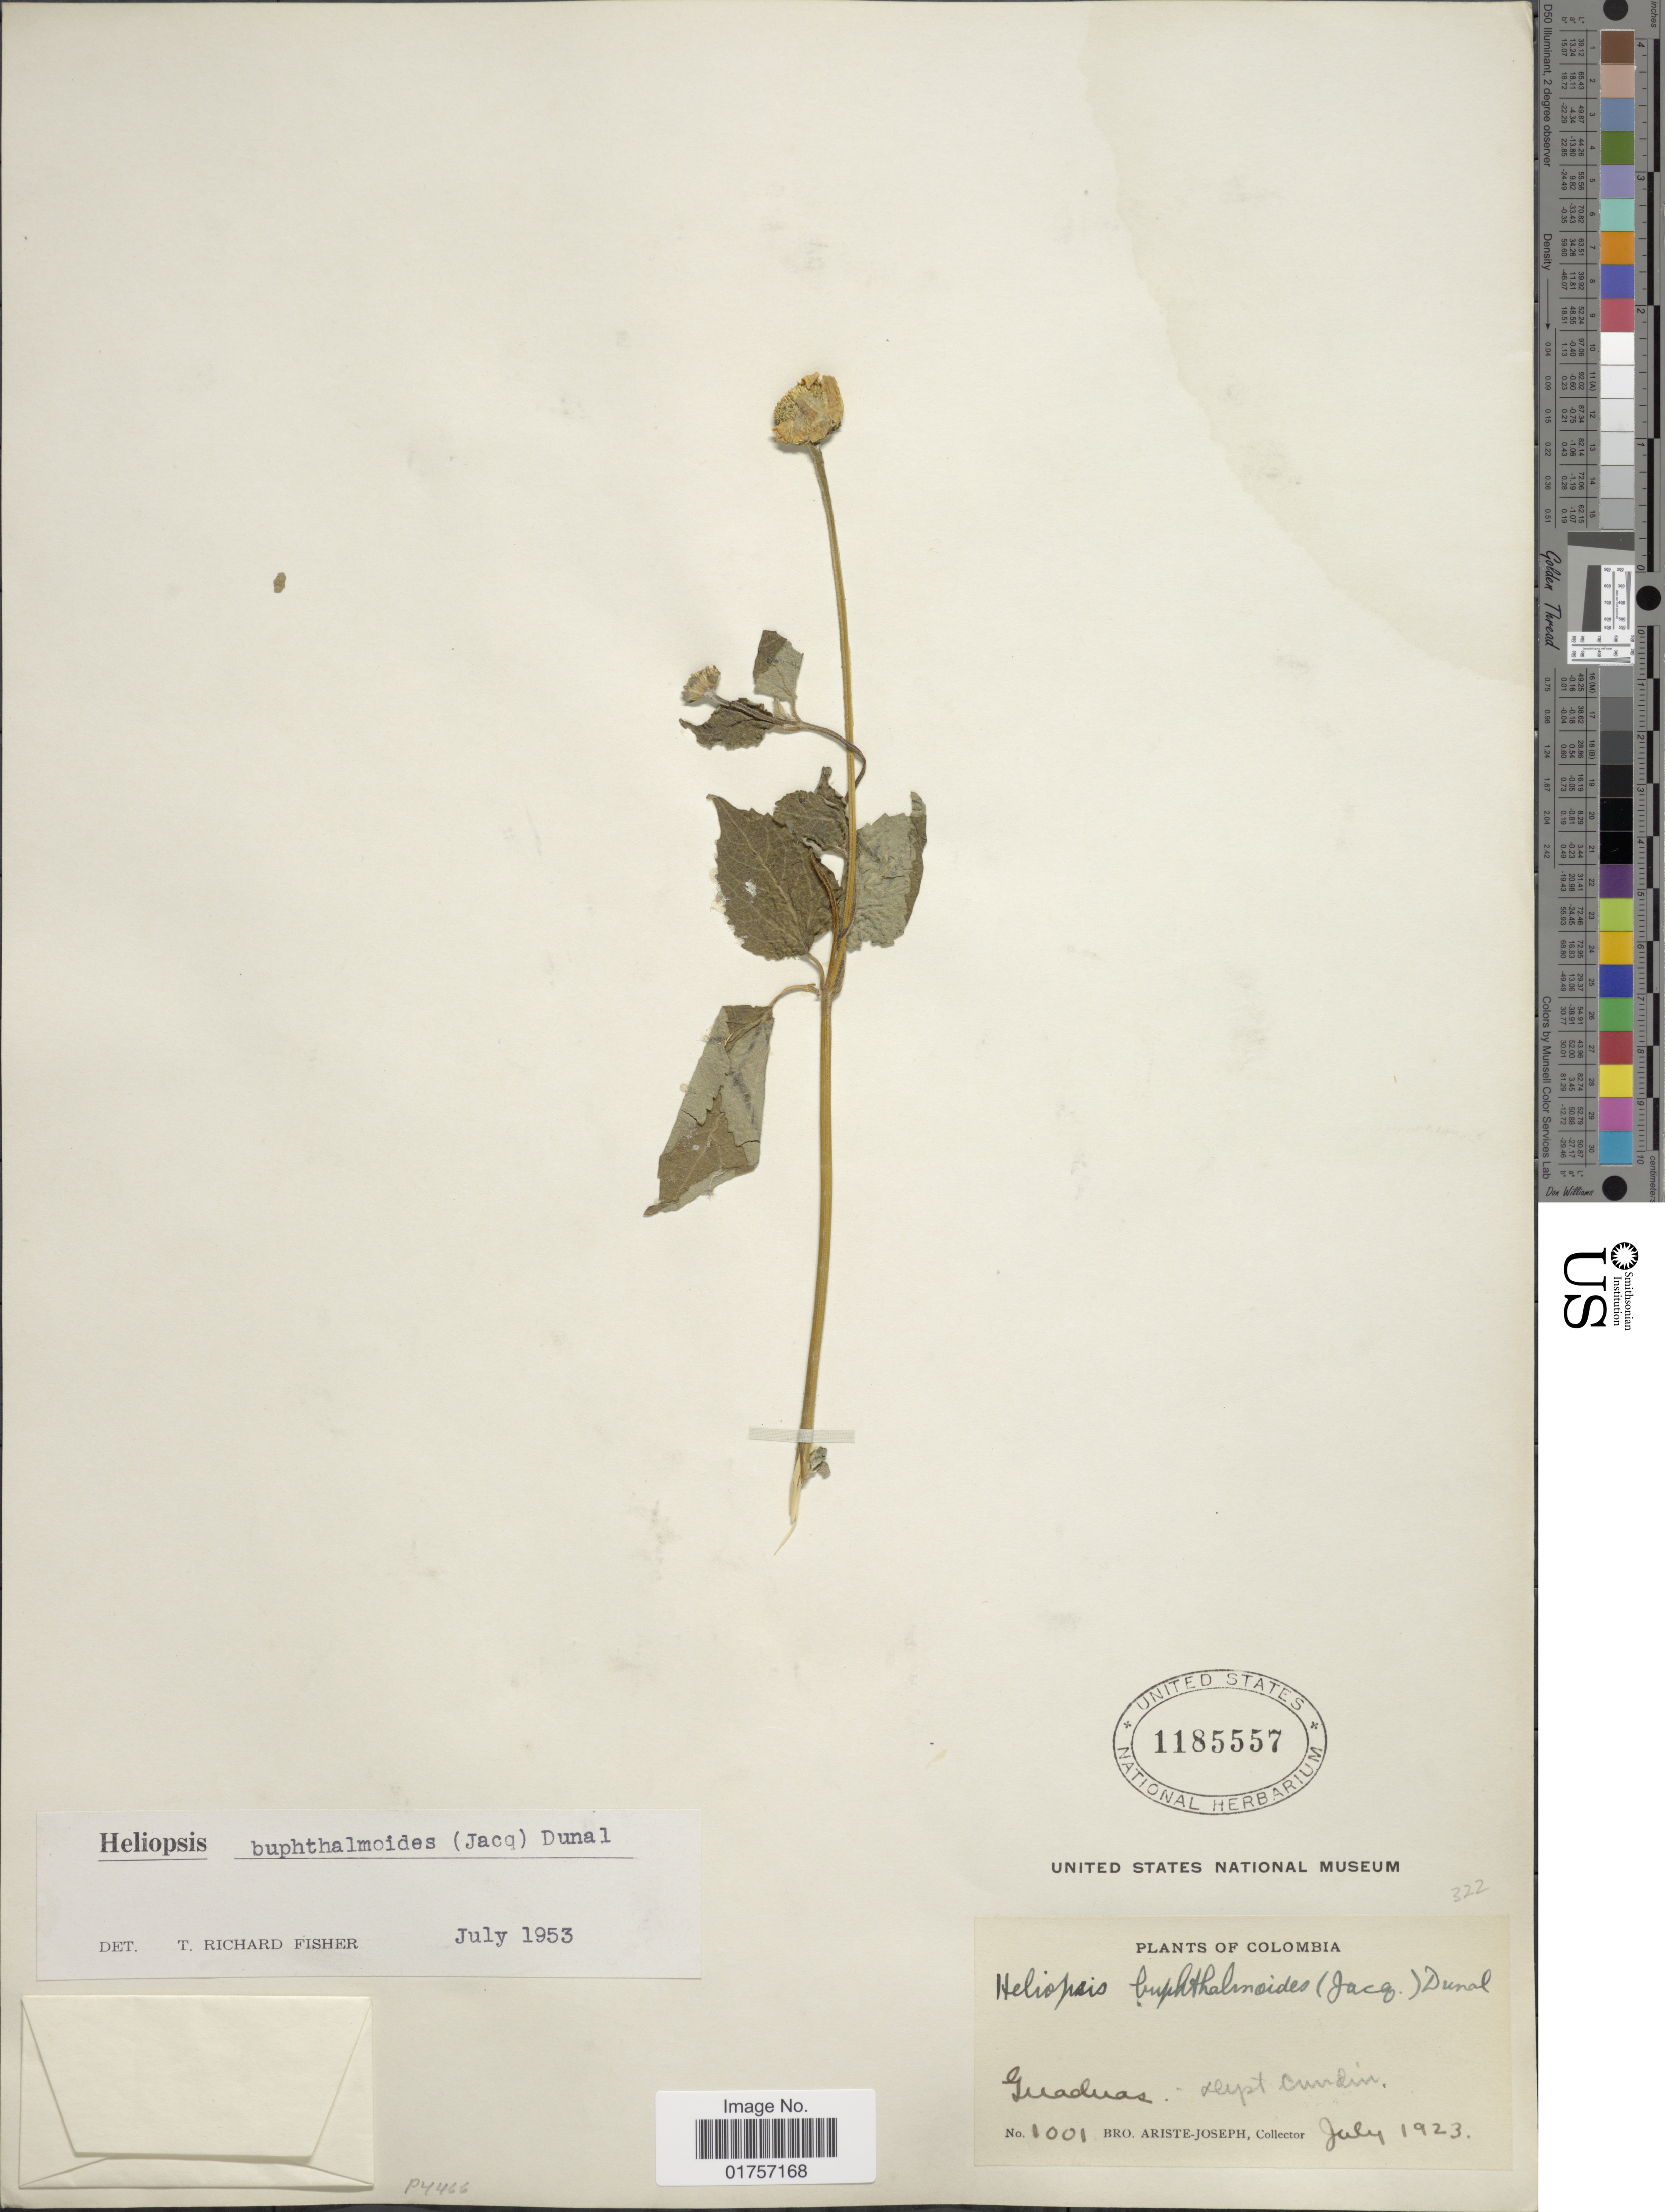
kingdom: Plantae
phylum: Tracheophyta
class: Magnoliopsida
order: Asterales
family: Asteraceae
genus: Heliopsis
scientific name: Heliopsis buphthalmoides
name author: (Jacq.) Dunal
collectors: Bro. Ariste-Joseph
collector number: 1001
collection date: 1923-07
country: Colombia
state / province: Cundinamarca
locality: Guaduas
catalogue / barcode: US 1185557